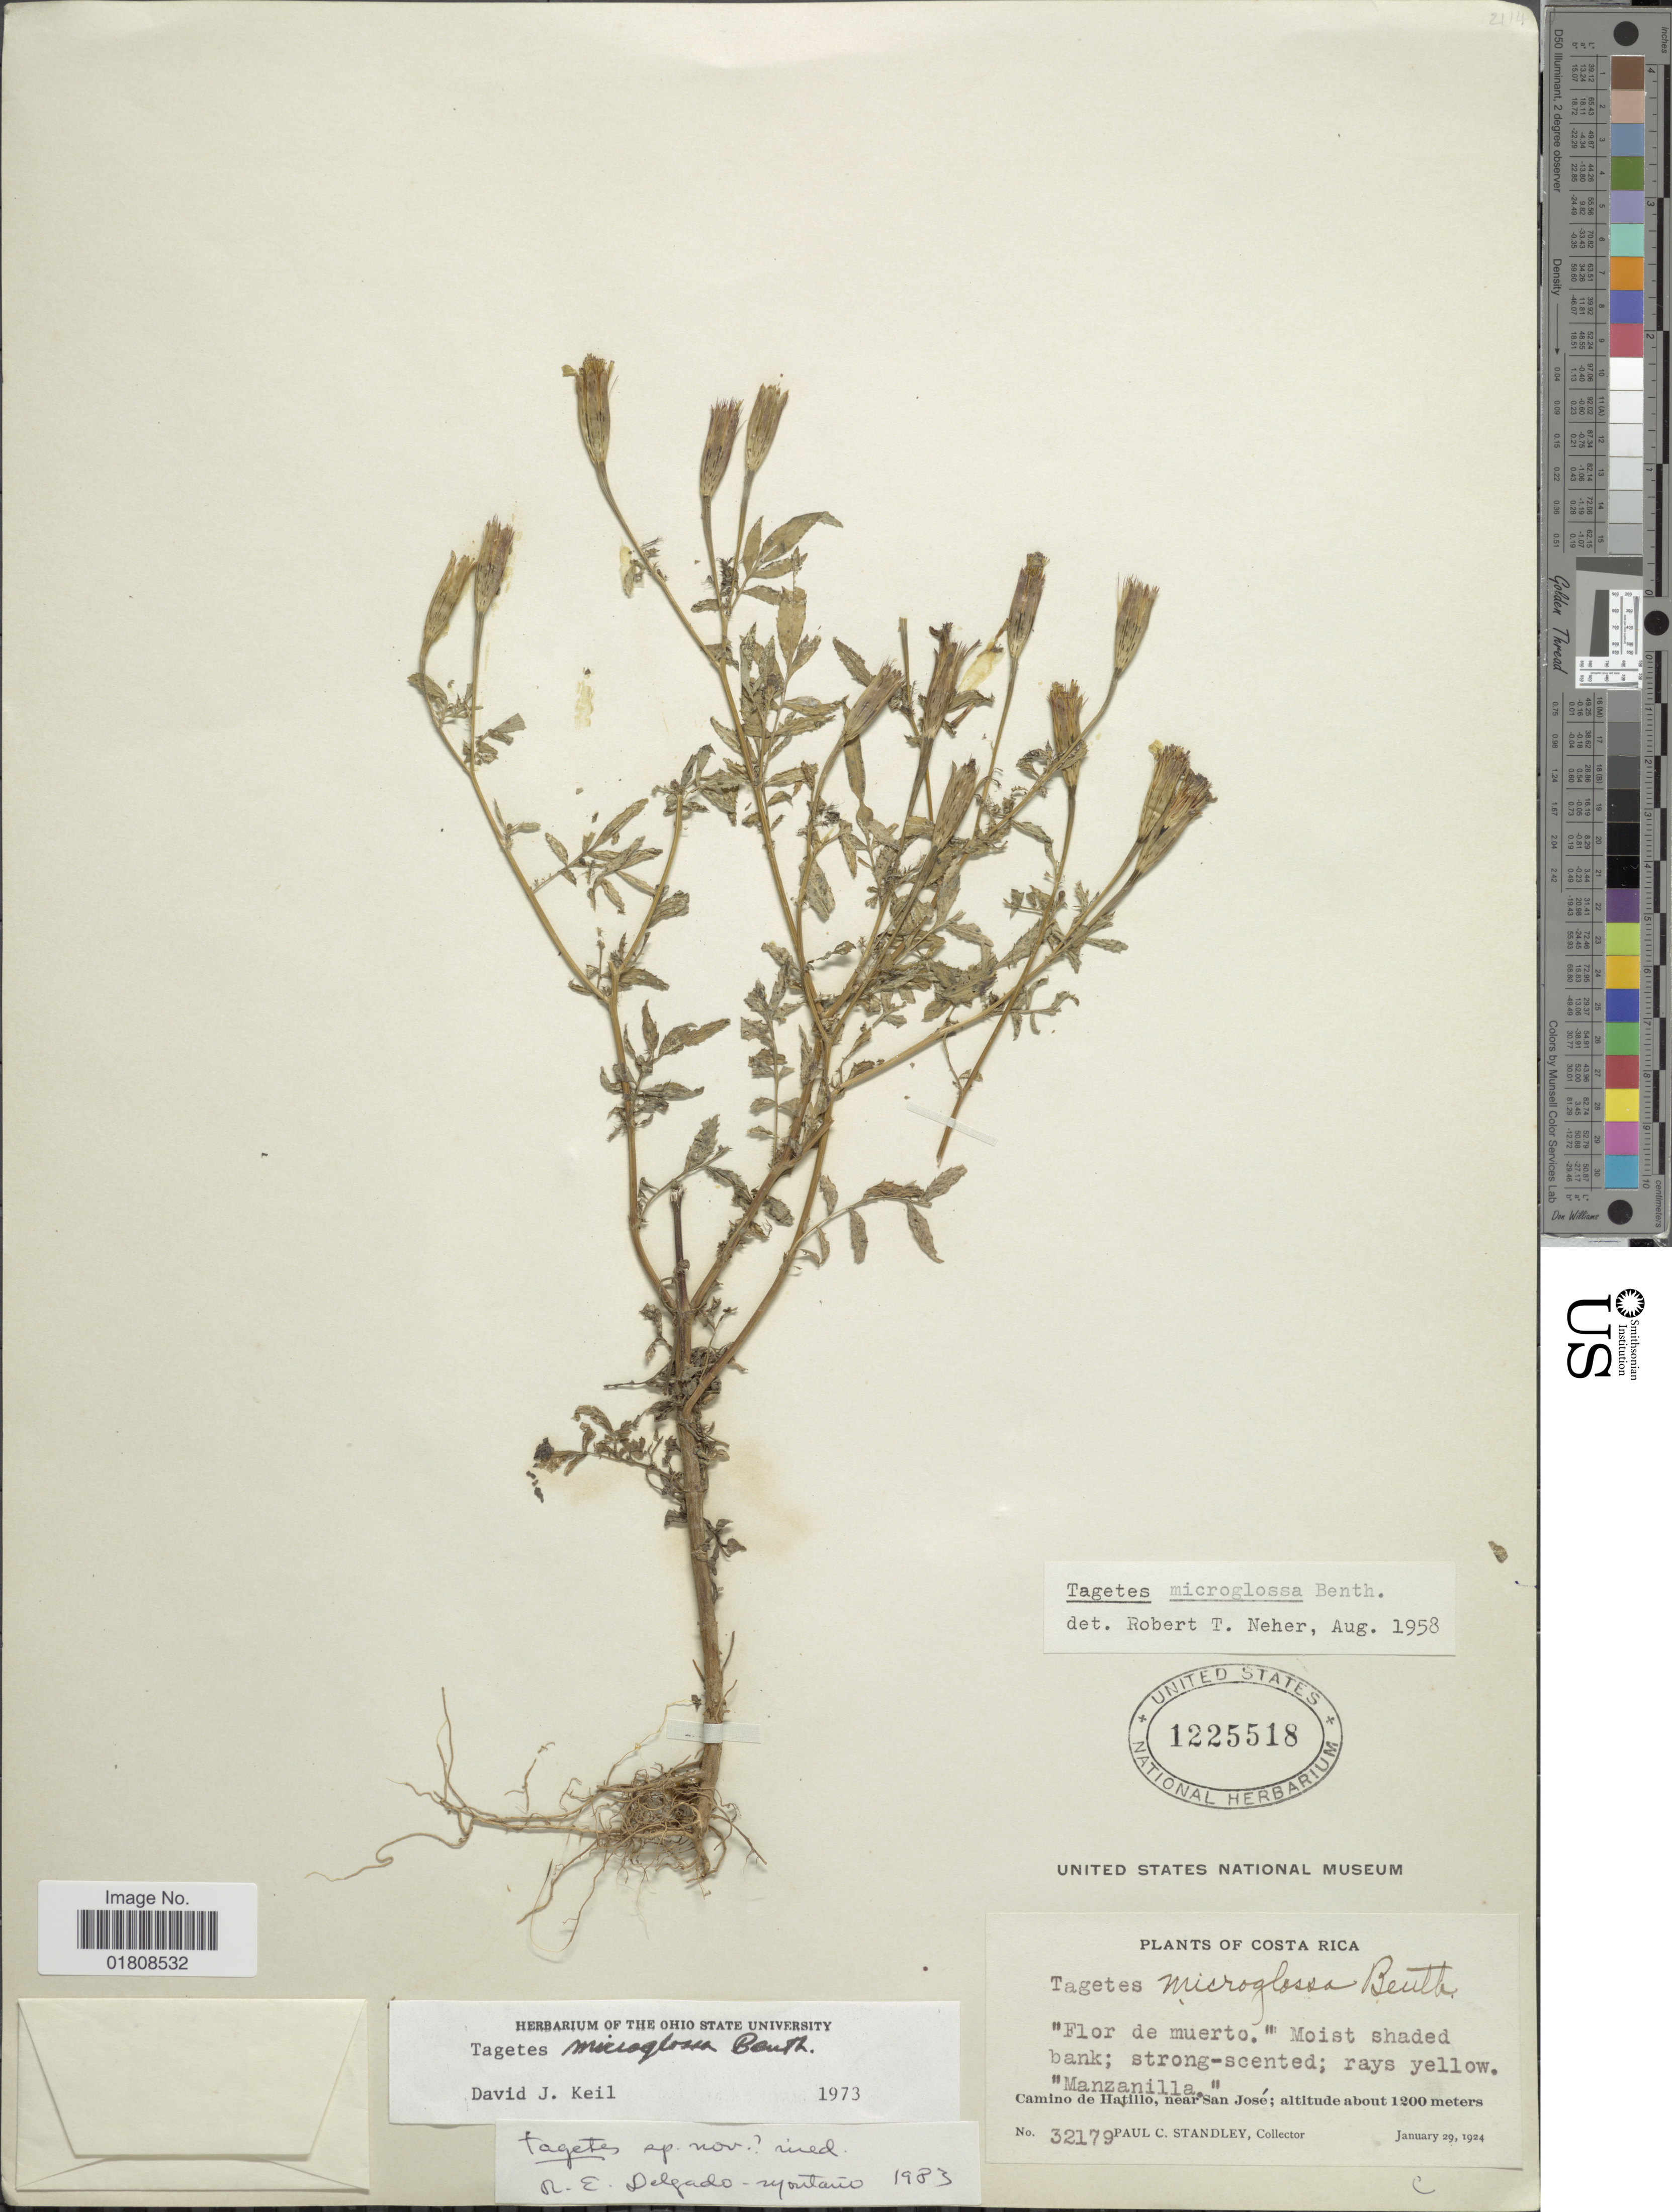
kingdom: Plantae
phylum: Tracheophyta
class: Magnoliopsida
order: Asterales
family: Asteraceae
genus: Tagetes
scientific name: Tagetes sp.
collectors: P. C. Standley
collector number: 32179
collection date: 1924-01-29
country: Costa Rica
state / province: San José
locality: Manzanilla, Camino de Hatillo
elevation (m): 1200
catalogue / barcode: US 1225518